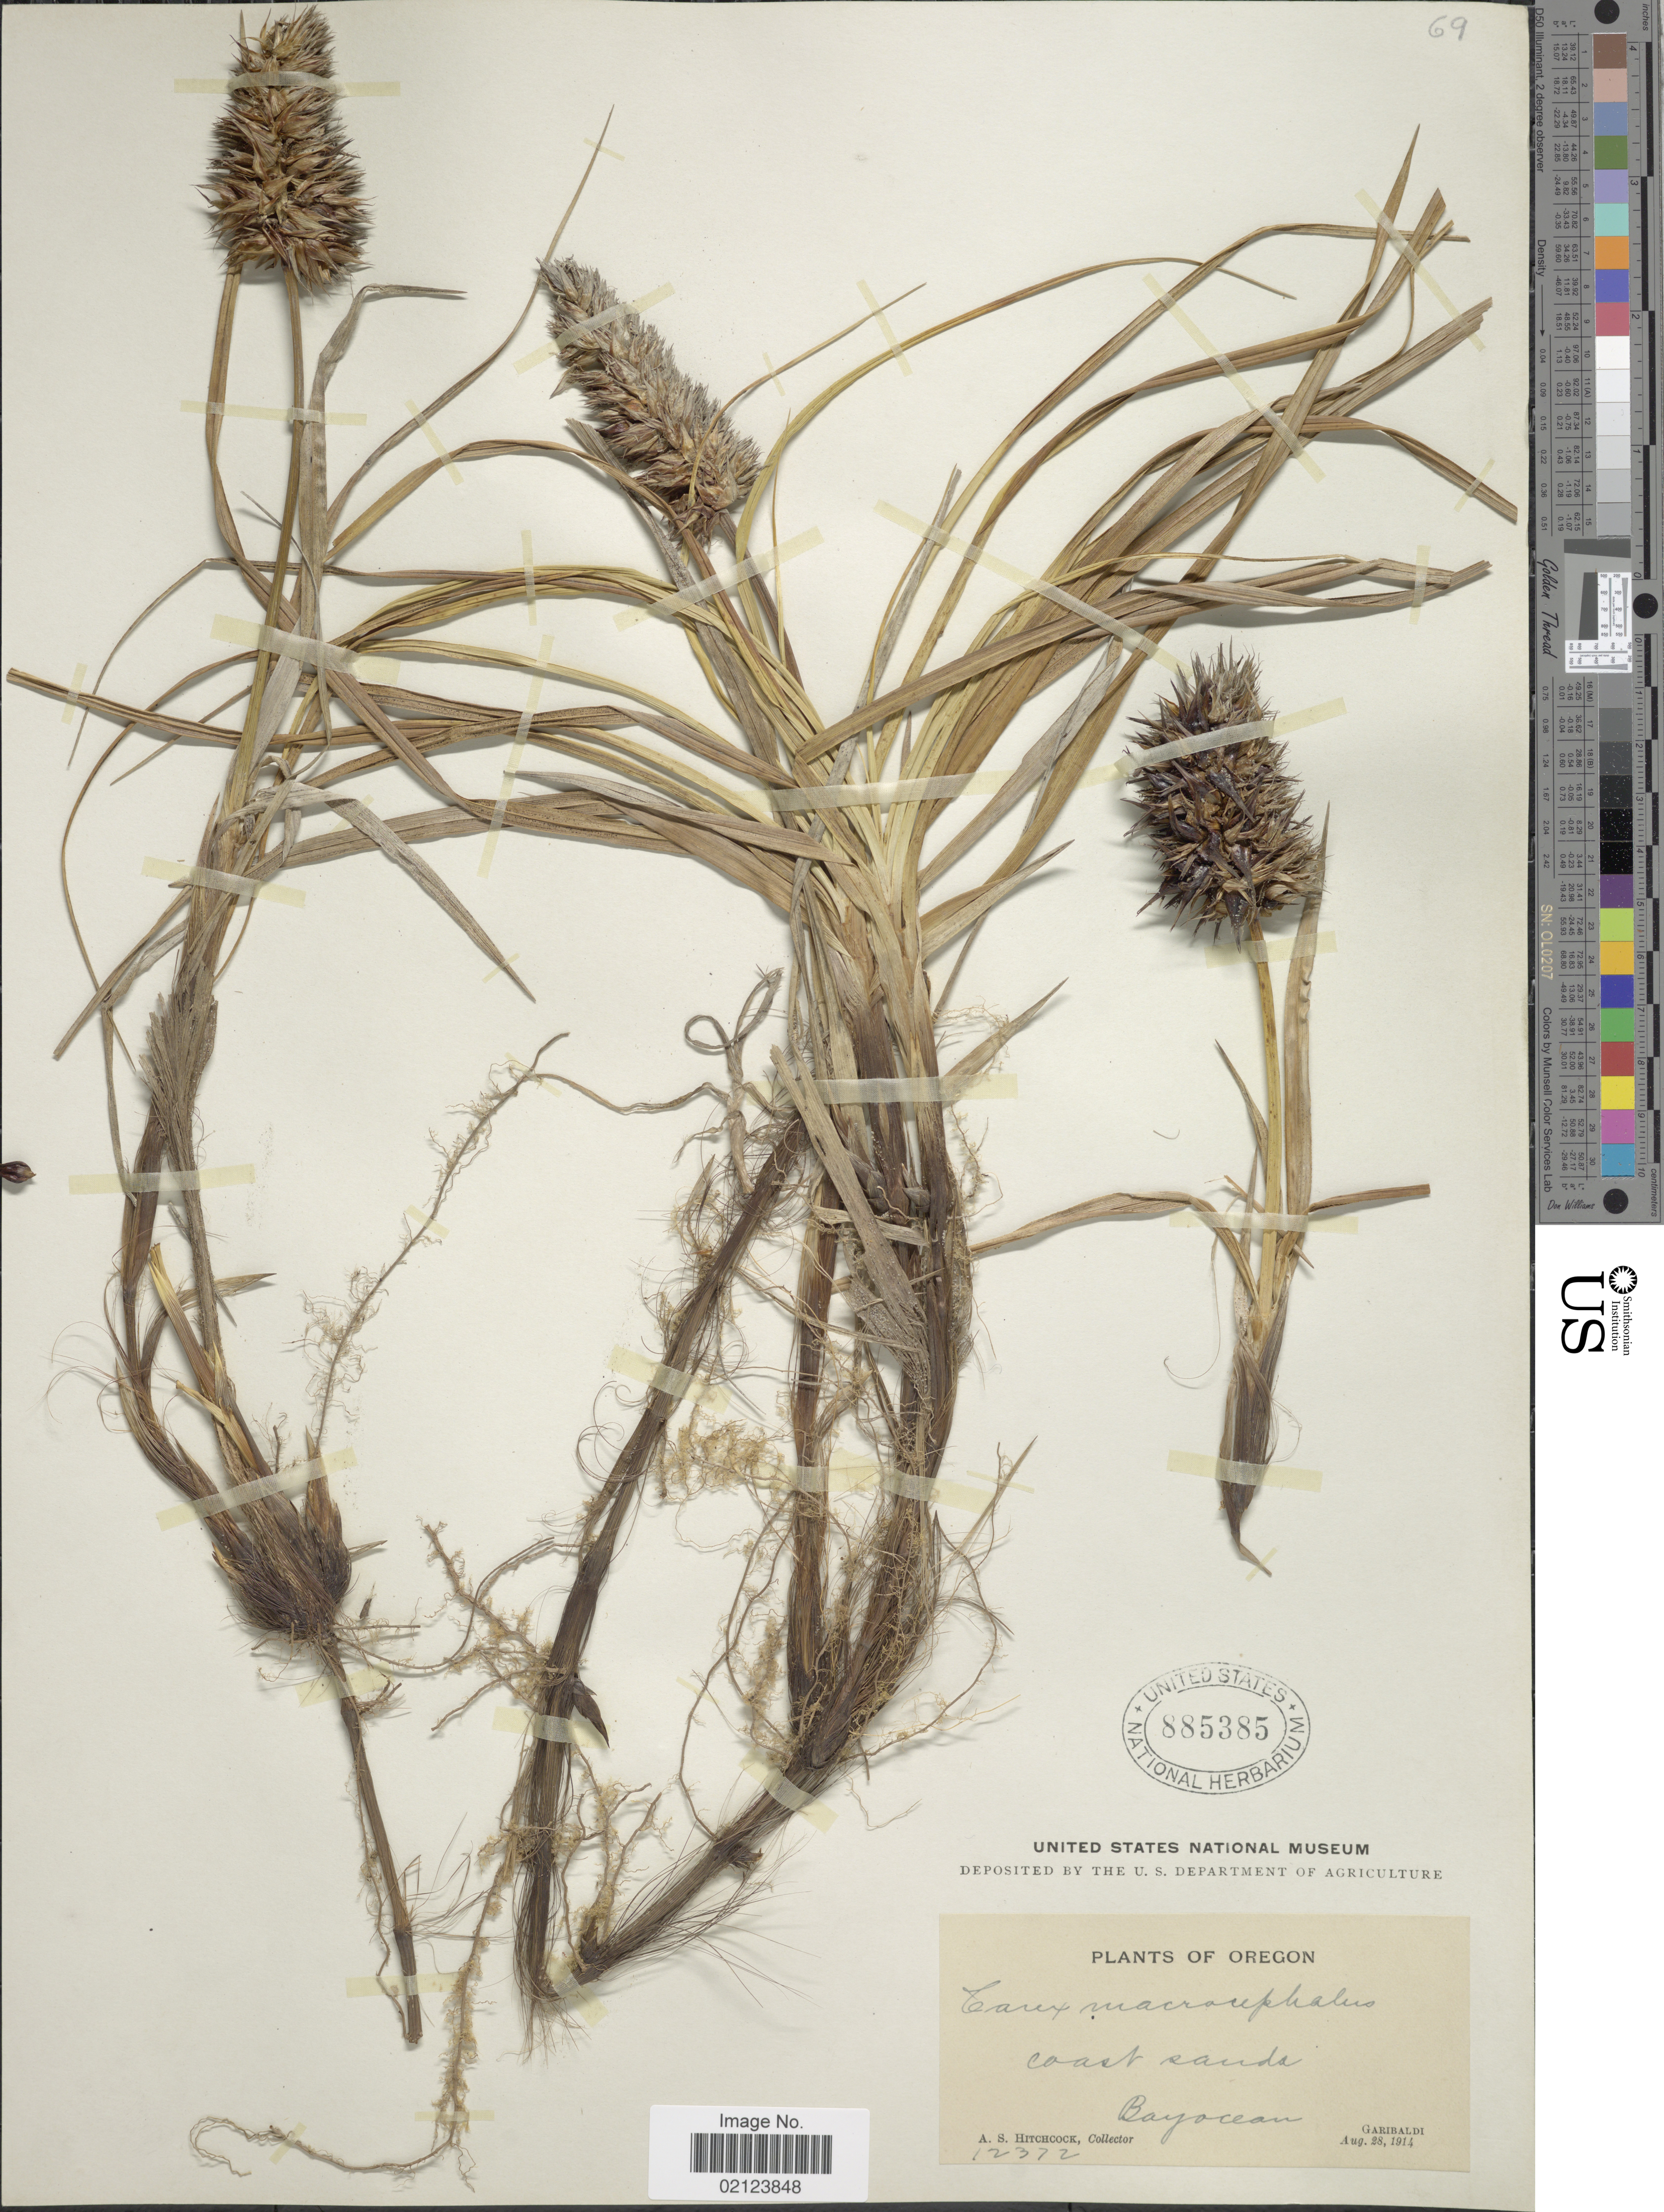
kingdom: Plantae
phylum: Tracheophyta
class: Liliopsida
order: Poales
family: Cyperaceae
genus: Carex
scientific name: Carex macrocephala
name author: Willd. ex Spreng.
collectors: A. S. Hitchcock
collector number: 12372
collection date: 1914-08-28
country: United States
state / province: Oregon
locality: Coast sands, Bayocean, Garibaldi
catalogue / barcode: US 885385